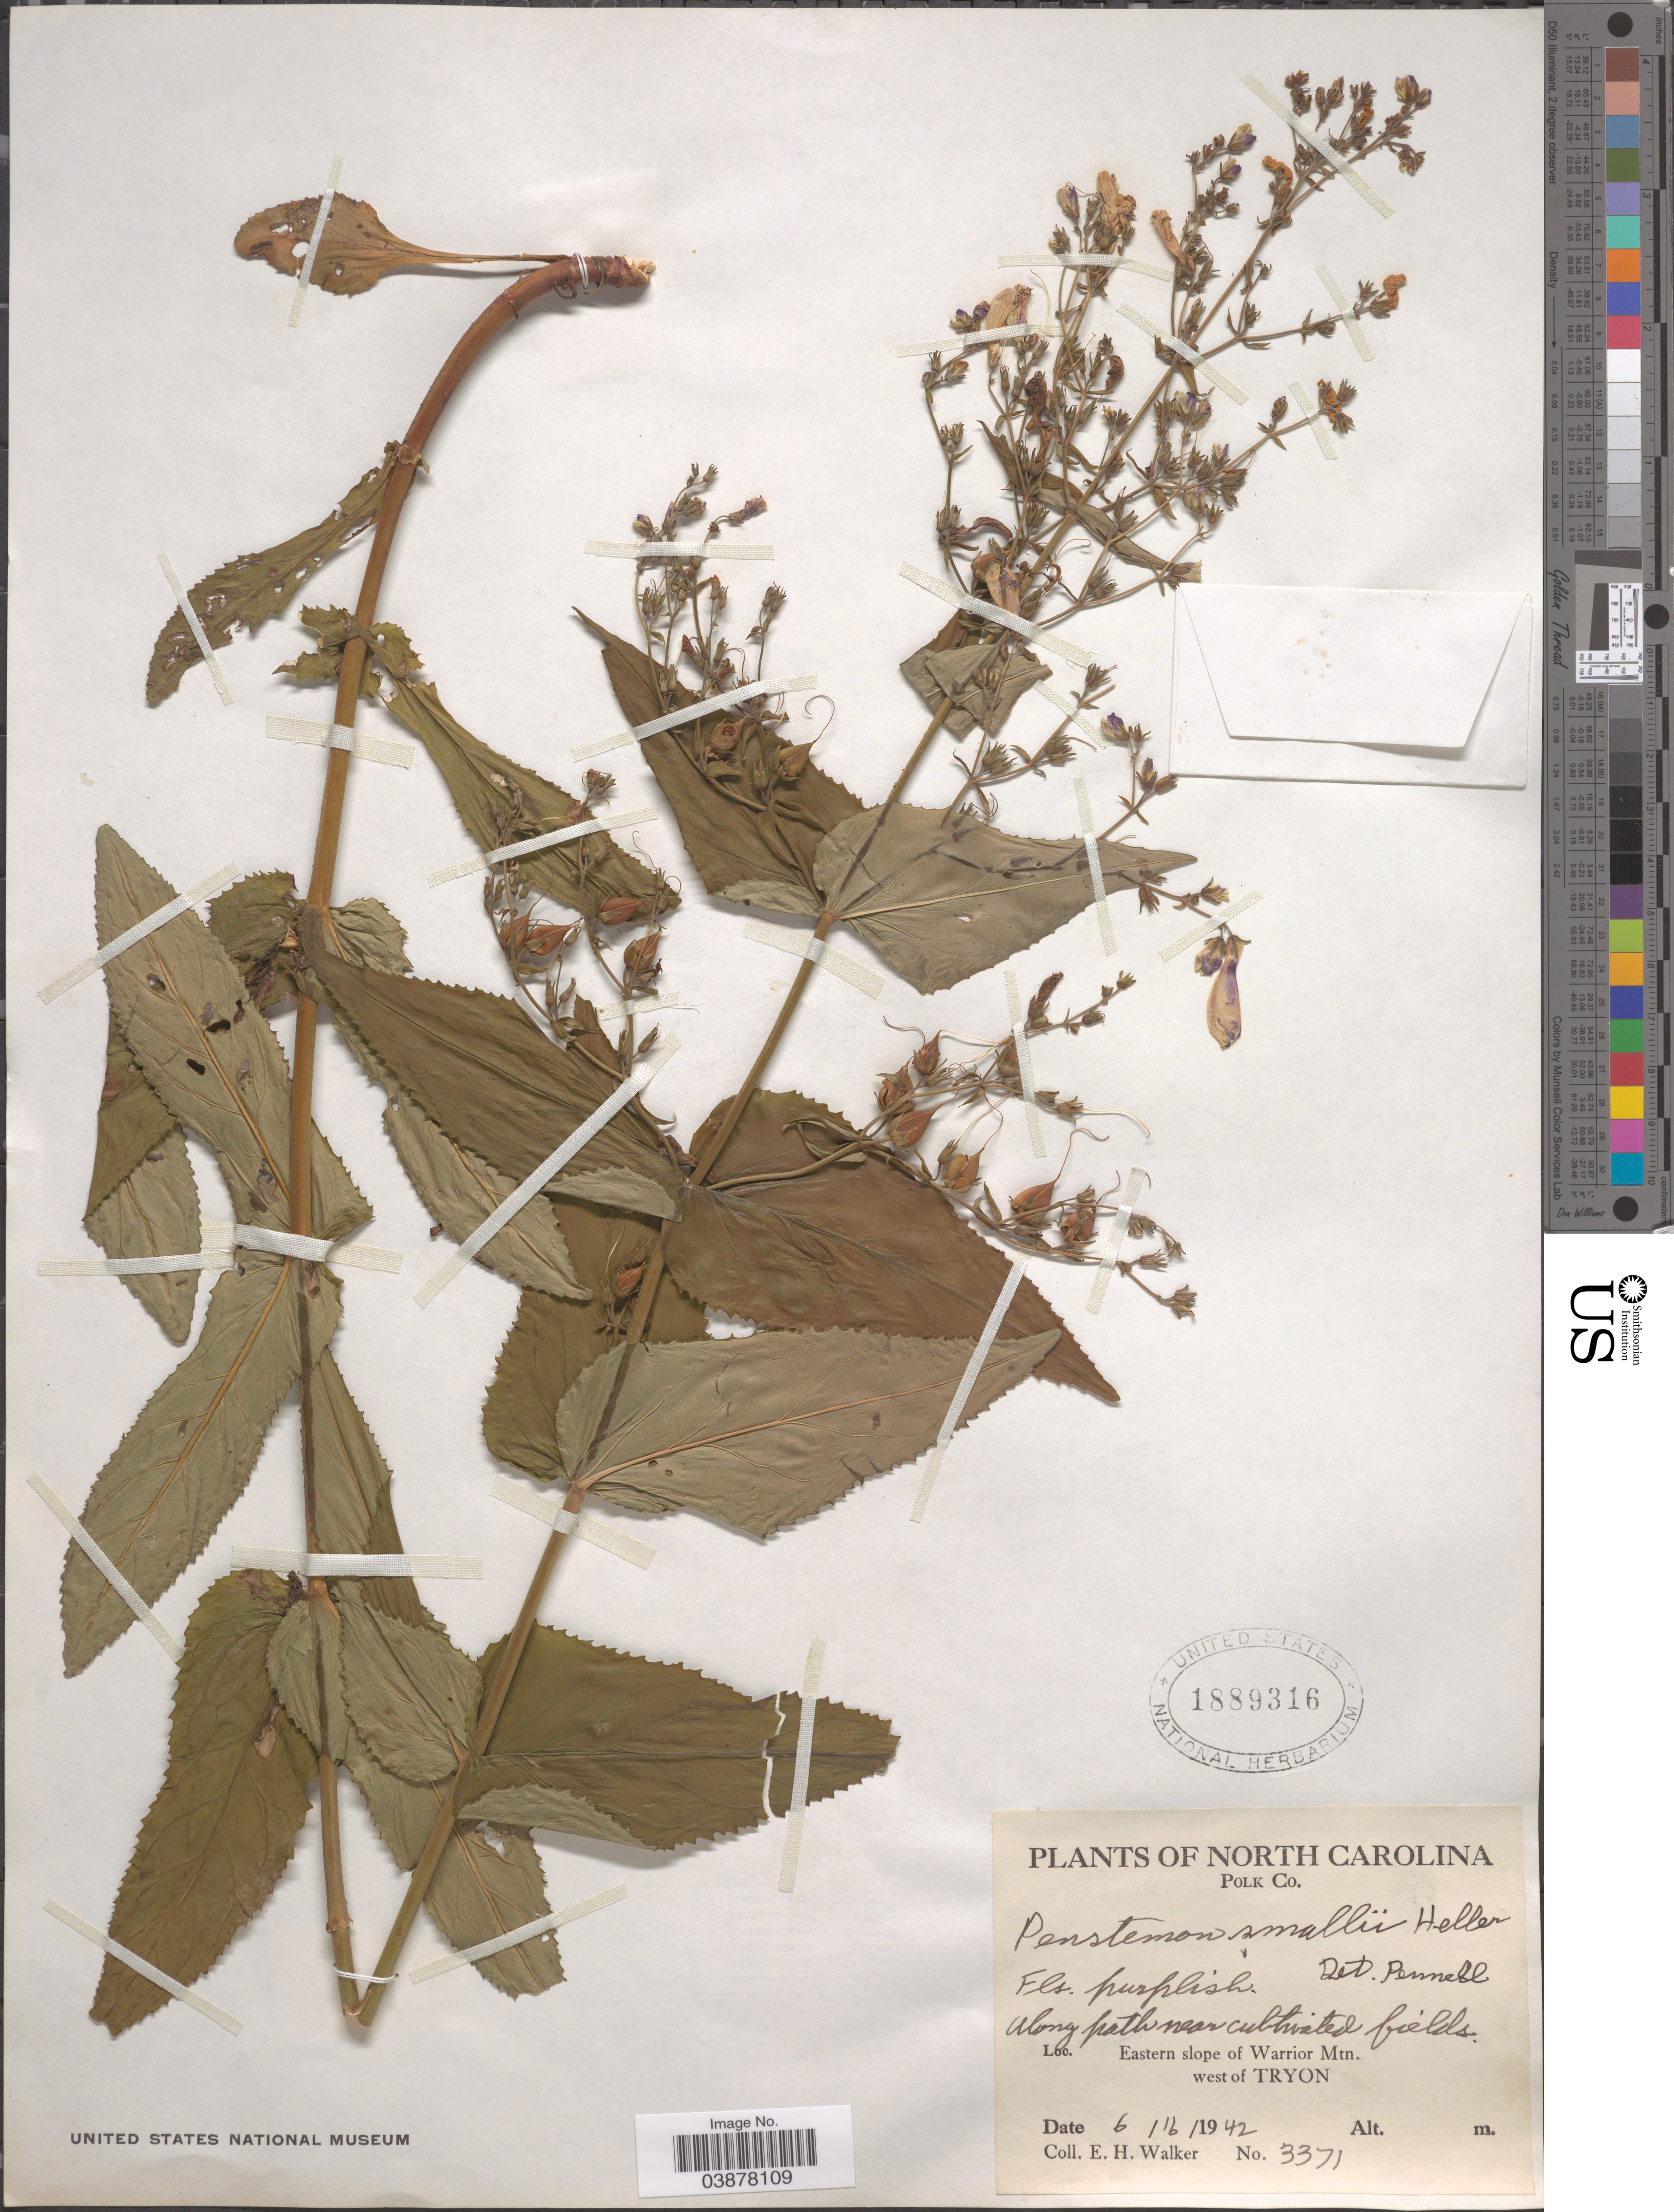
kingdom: Plantae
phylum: Tracheophyta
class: Magnoliopsida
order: Lamiales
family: Plantaginaceae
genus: Penstemon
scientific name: Penstemon smallii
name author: A. Heller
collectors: E. H. Walker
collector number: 3371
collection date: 1942-06-16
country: United States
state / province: North Carolina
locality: Polk Co. Along path near cultivated fields. Eastern slopes of Warrior Mtn. west of Tryon.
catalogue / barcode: US 1889316